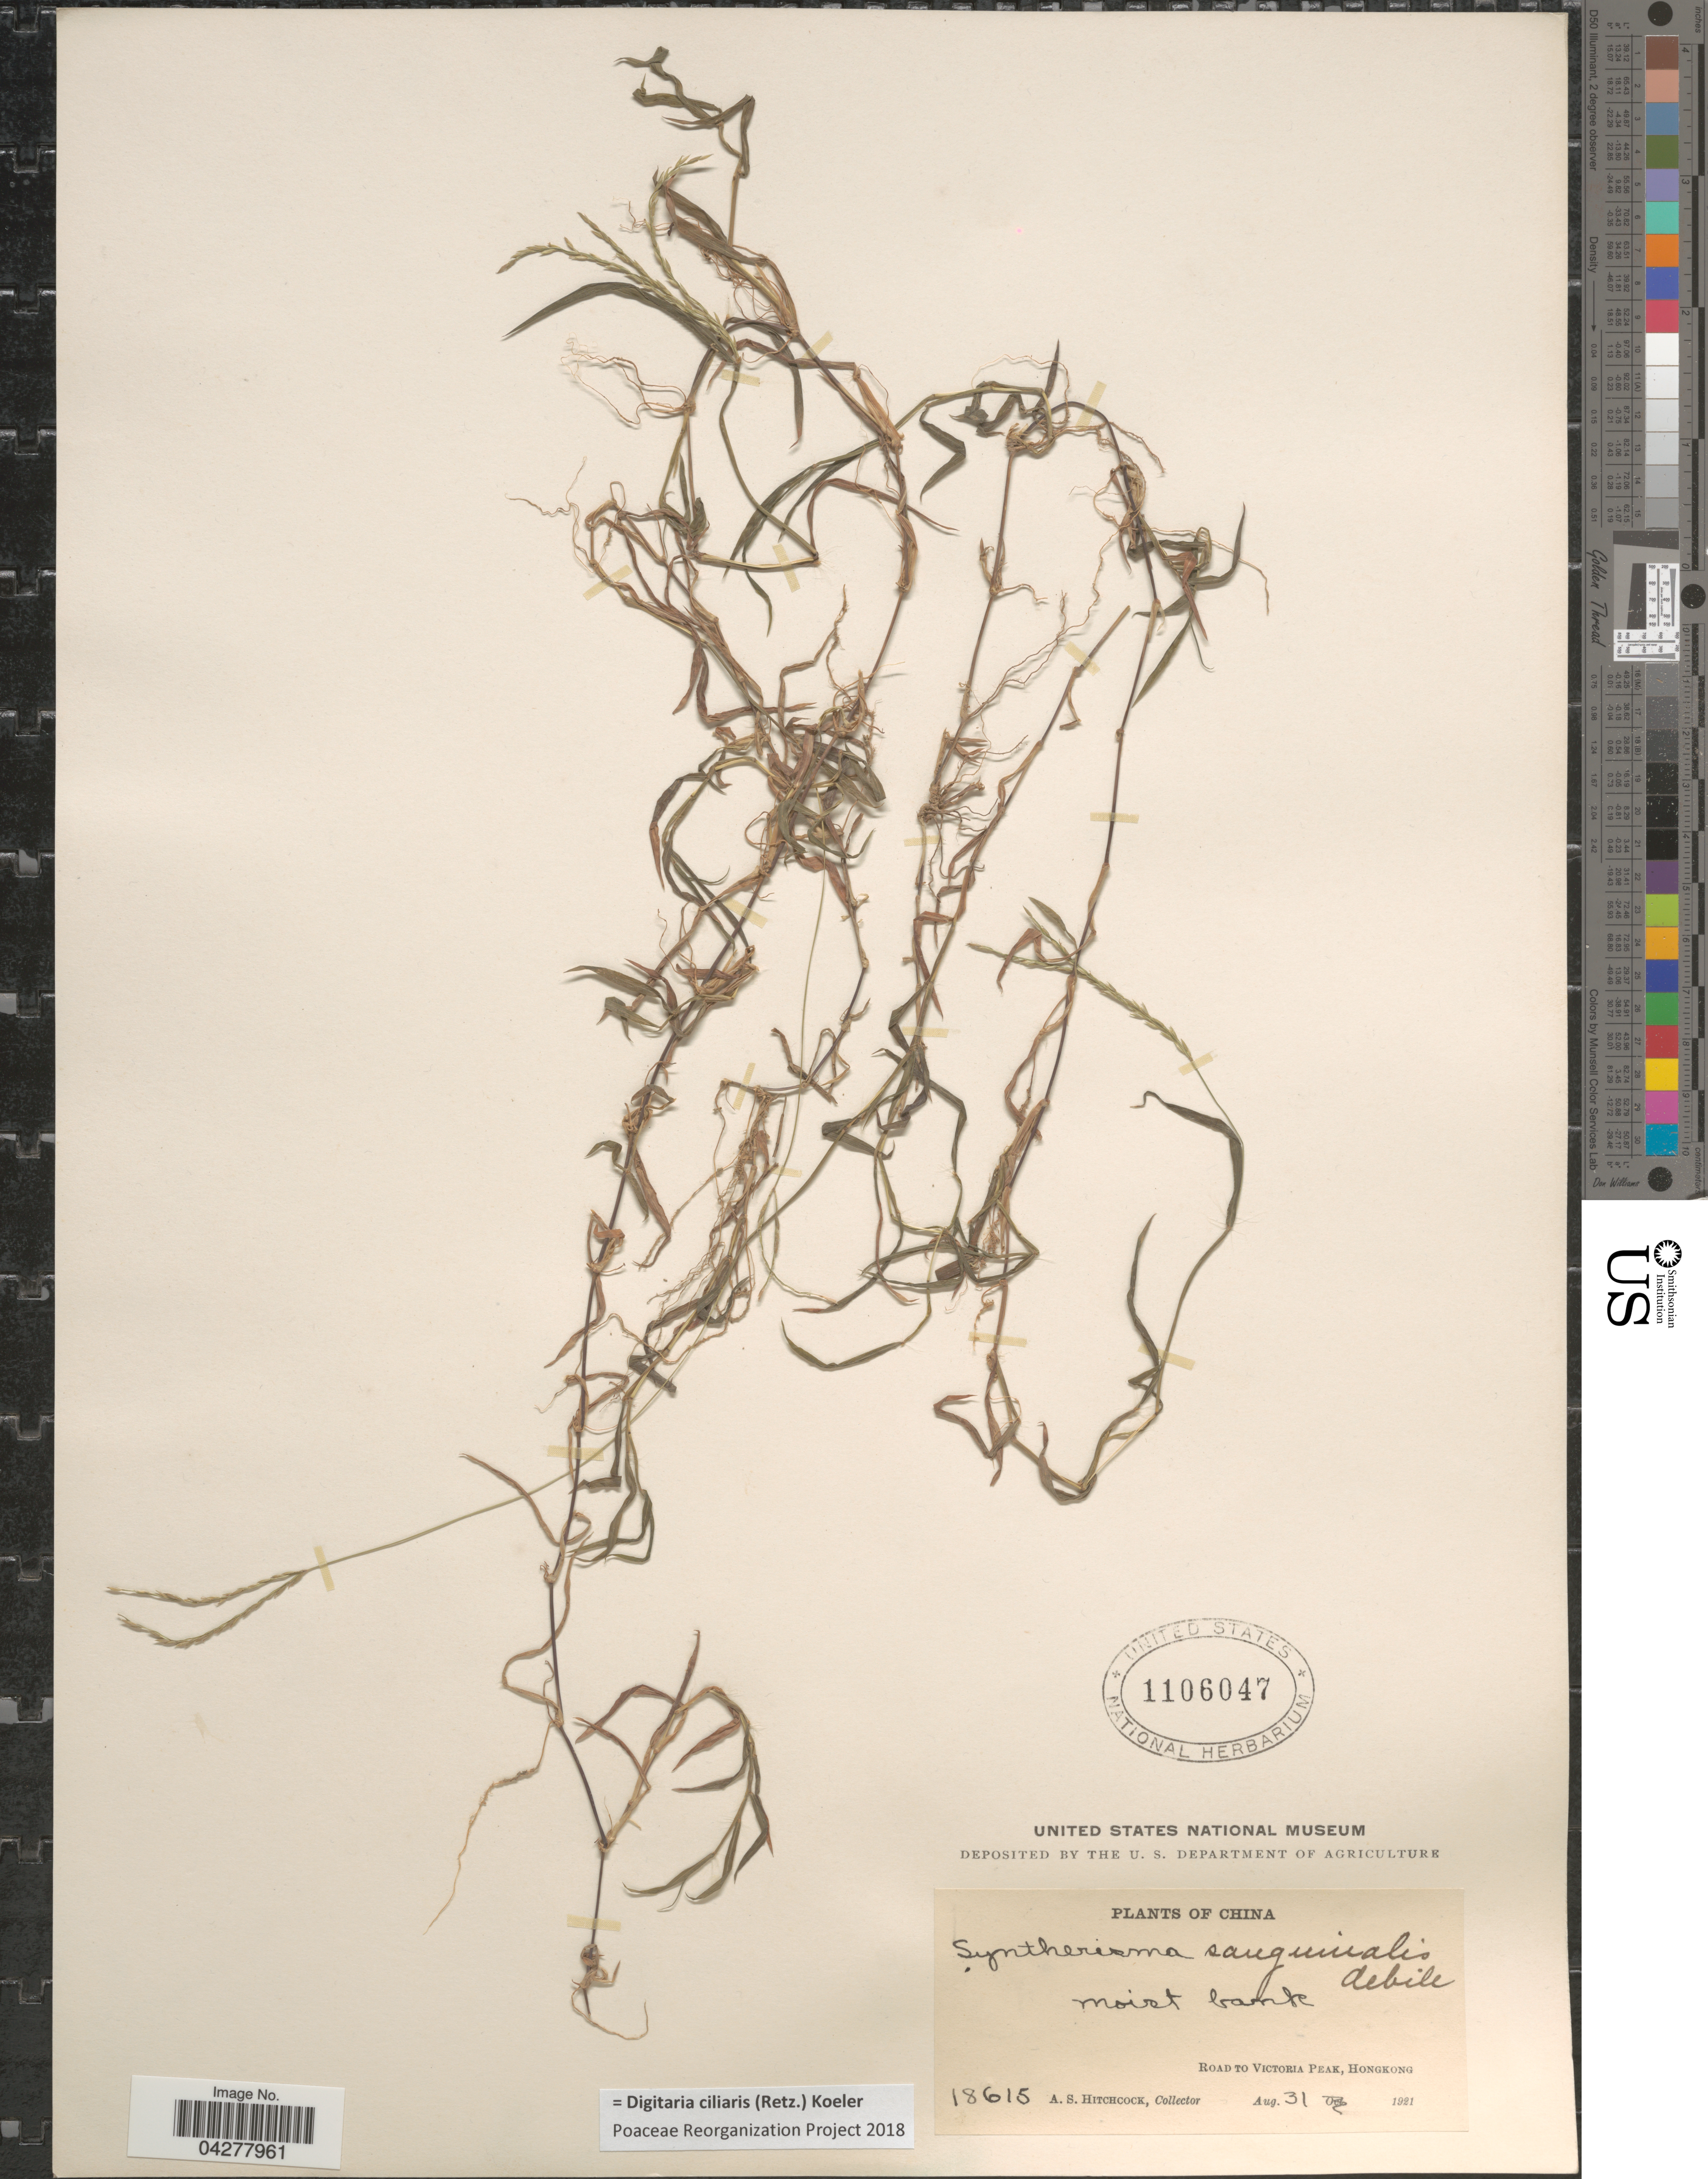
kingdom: Plantae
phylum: Tracheophyta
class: Liliopsida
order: Poales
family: Poaceae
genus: Digitaria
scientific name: Digitaria ciliaris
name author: (Retz.) Koeler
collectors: A. S. Hitchcock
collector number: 18615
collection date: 1921-08-31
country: China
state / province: Hong Kong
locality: Moist bank. Road to Victoria Peak, Hongkong.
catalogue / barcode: US 1106047